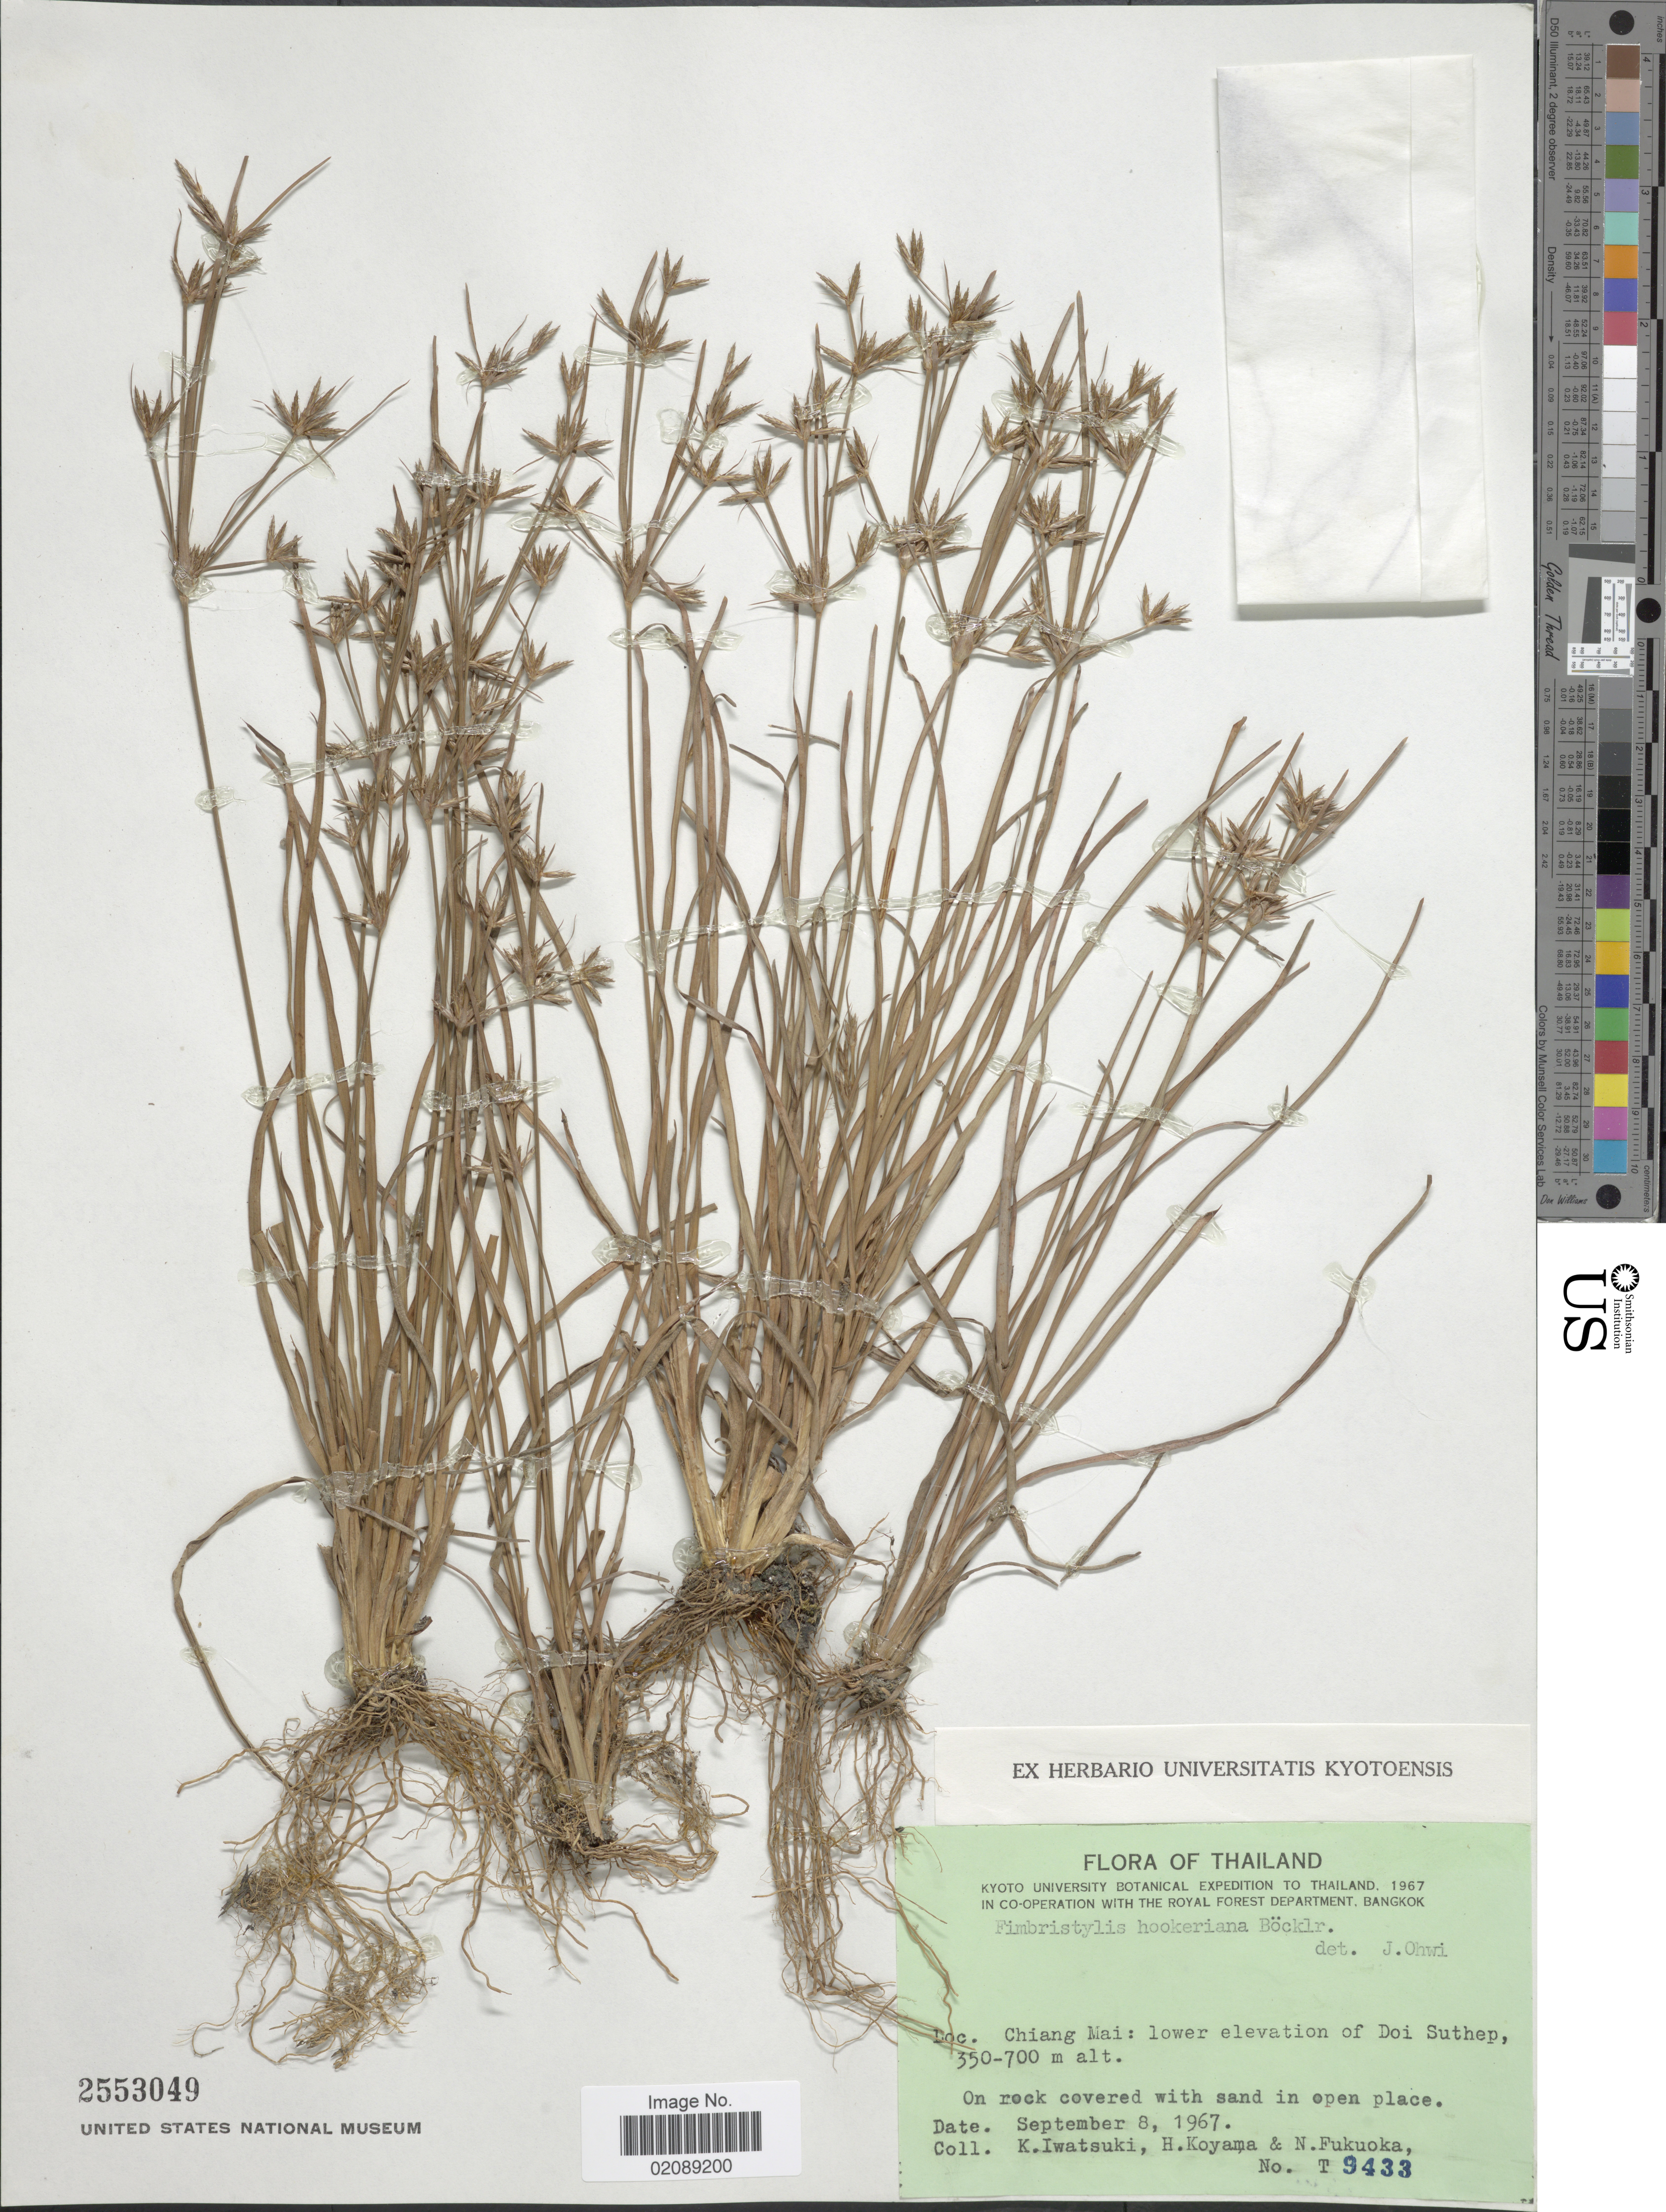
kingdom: Plantae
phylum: Tracheophyta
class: Liliopsida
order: Poales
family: Cyperaceae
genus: Fimbristylis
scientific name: Fimbristylis hookeriana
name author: Boeckeler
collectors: K. Iwatsuki, H. Koyama & N. Fukuoka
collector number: T 9433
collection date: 1967-09-08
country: Thailand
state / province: Chiang Mai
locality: Lower elevation of Doi Suthep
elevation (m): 350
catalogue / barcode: US 2553049